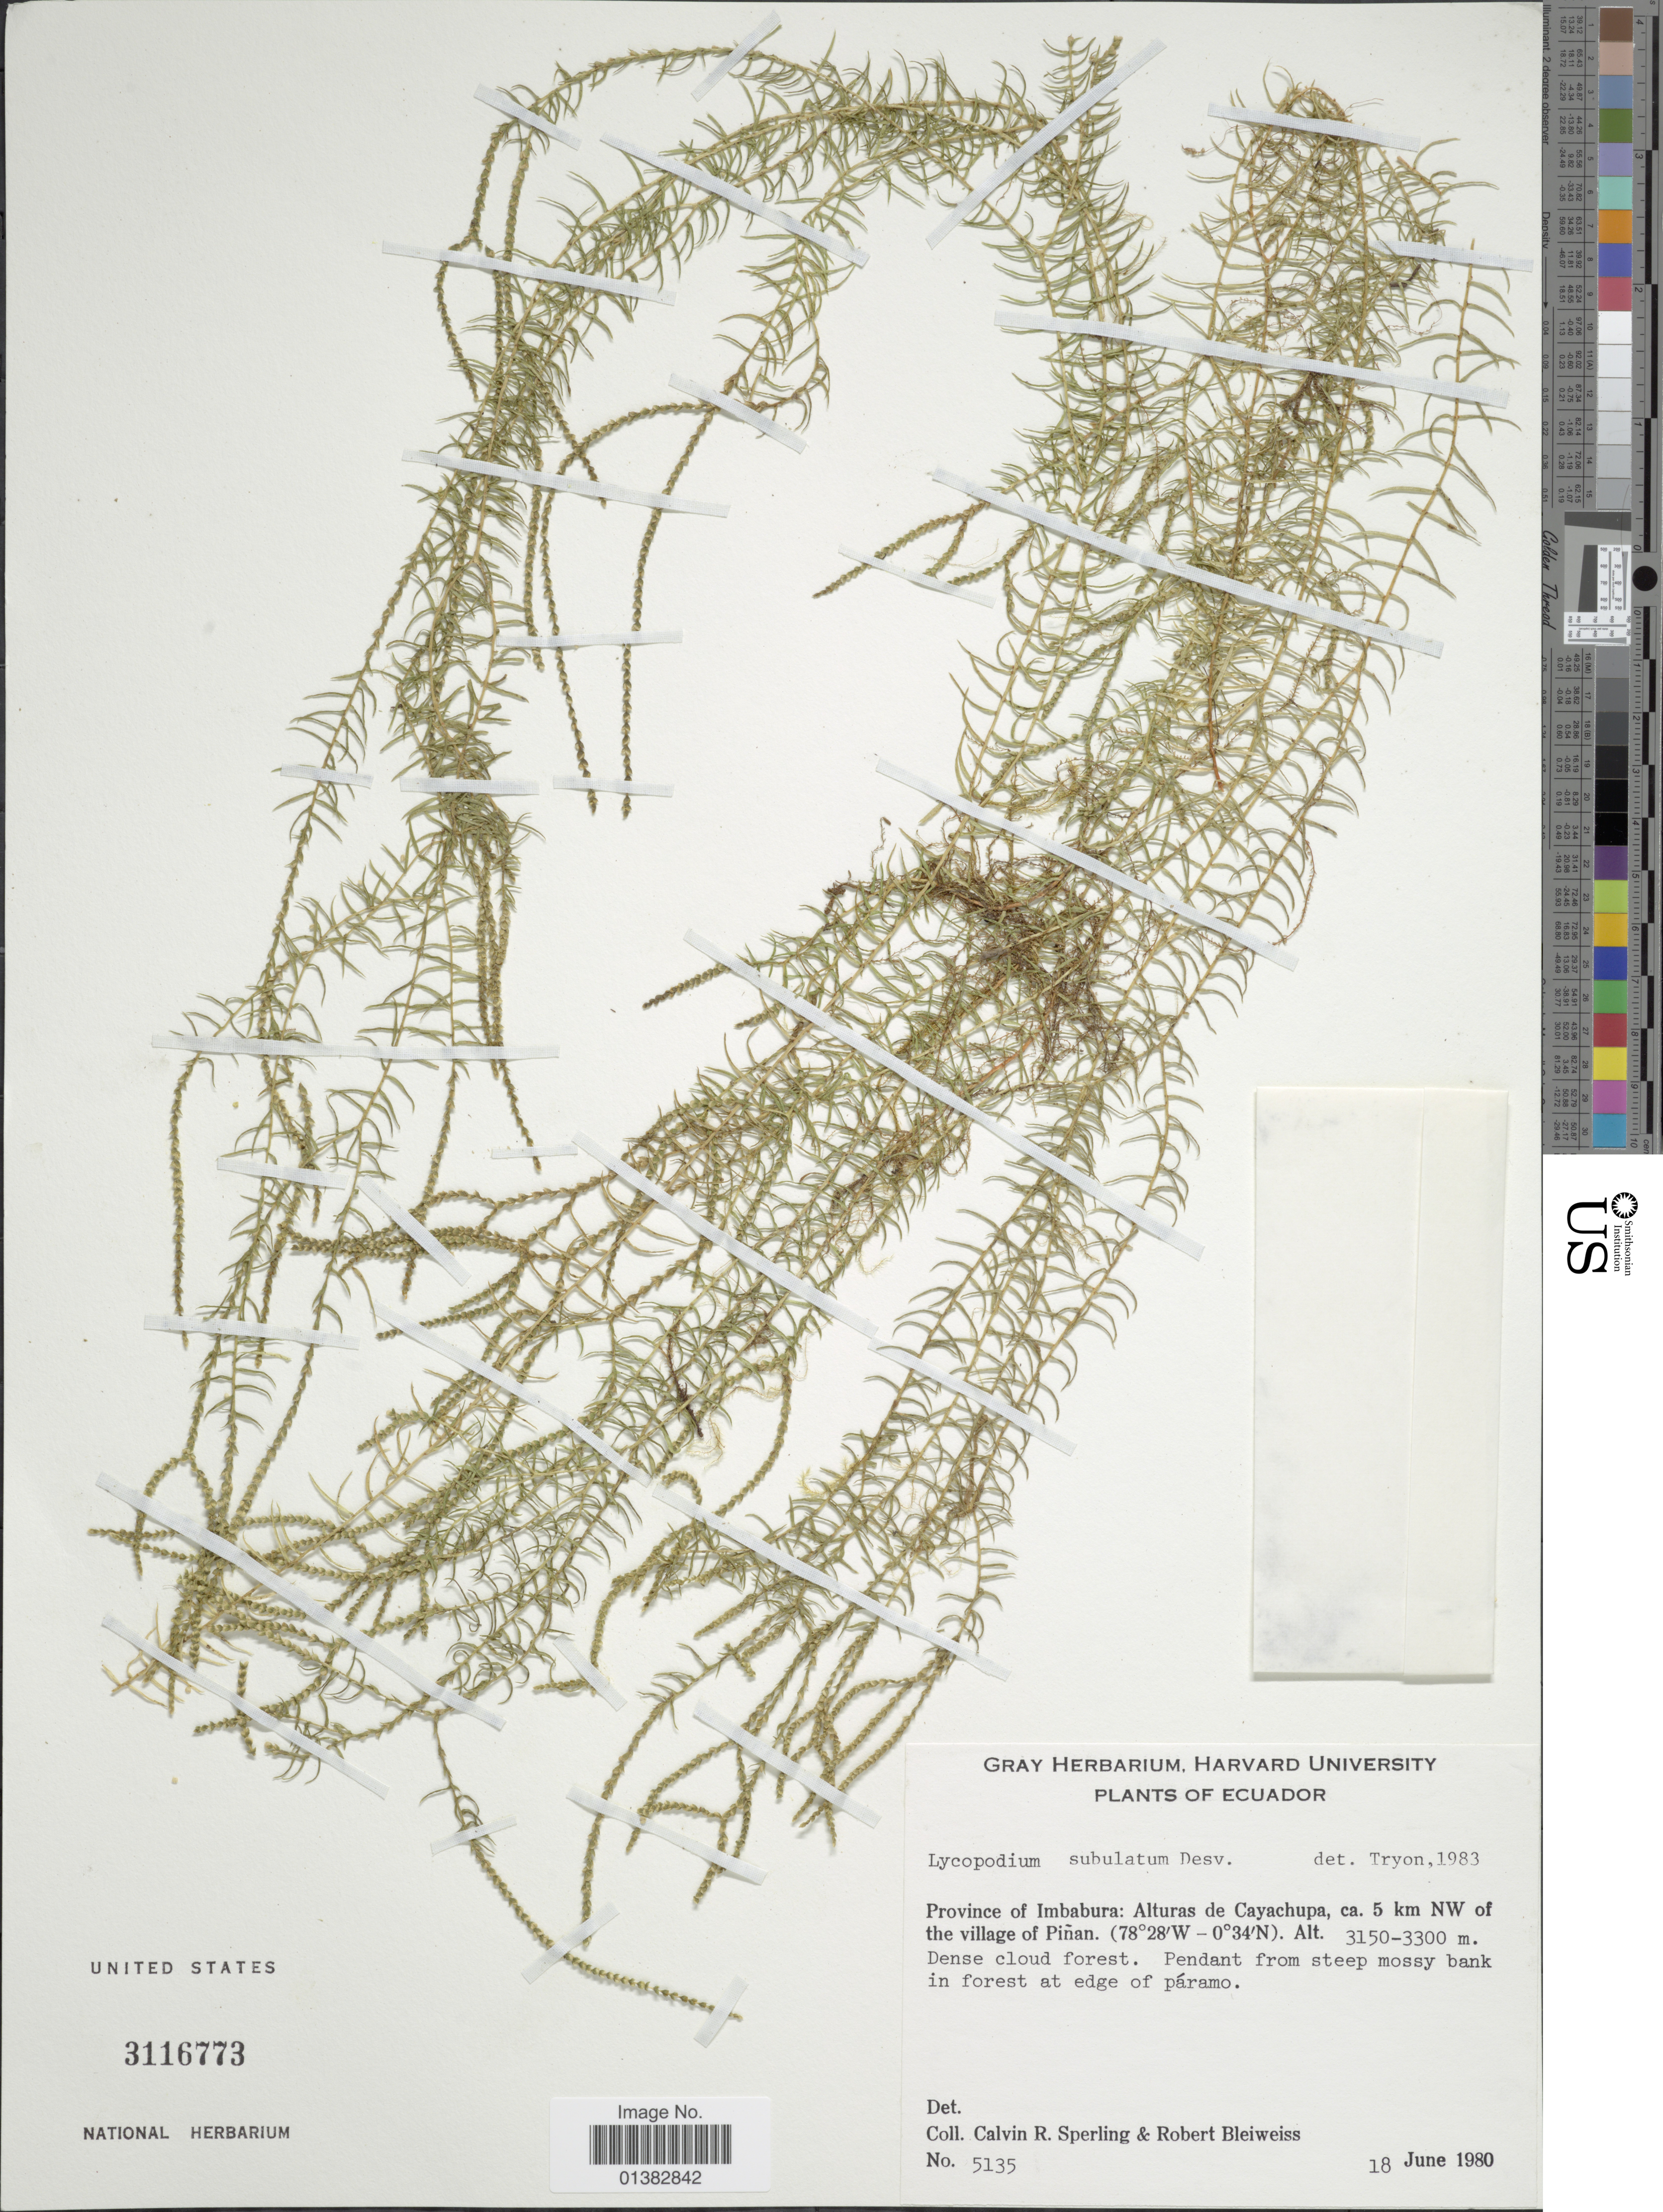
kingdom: Plantae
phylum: Tracheophyta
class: Lycopodiopsida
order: Lycopodiales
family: Lycopodiaceae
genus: Phlegmariurus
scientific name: Phlegmariurus subulatus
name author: (Desv. ex Poir.) B. Øllg.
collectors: C. R. Sperling & R. Bleiweiss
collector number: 5135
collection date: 1980-06-18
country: Ecuador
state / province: Imbabura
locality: Alturas de Cayachupa, ca. 5 km NW of the village of Piñan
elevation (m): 3150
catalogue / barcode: US 3116773